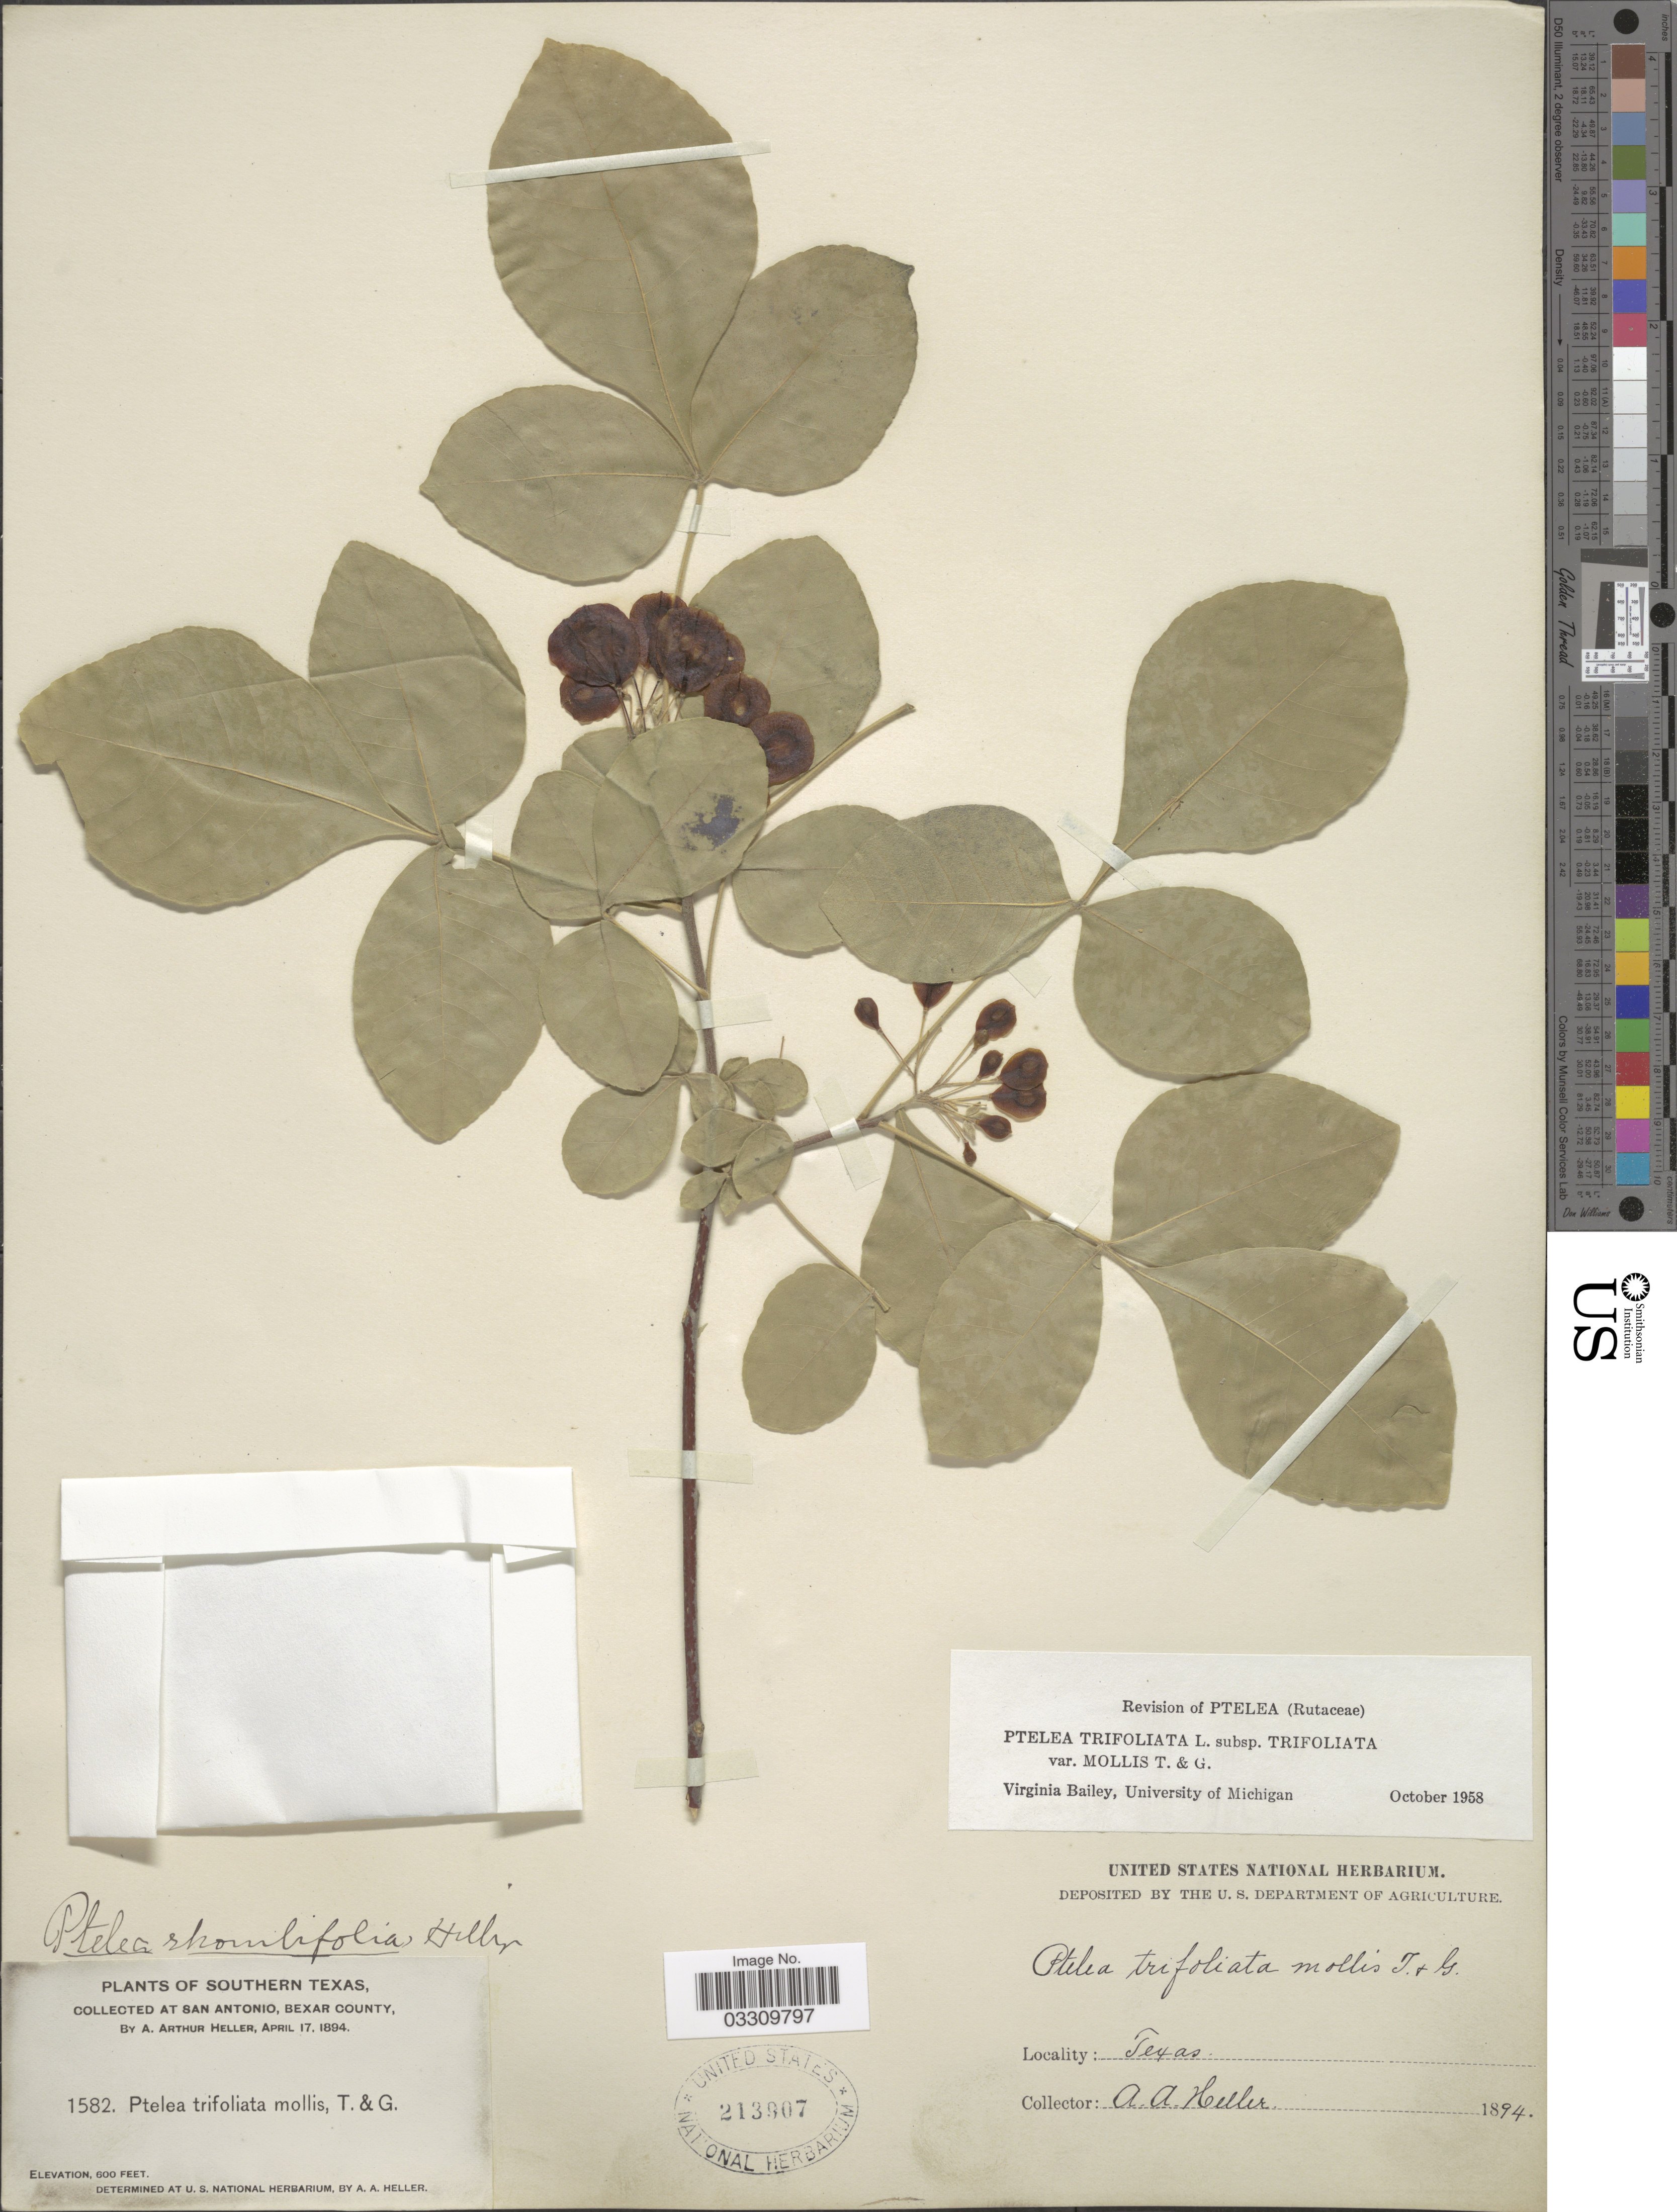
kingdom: Plantae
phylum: Tracheophyta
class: Magnoliopsida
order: Sapindales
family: Rutaceae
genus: Ptelea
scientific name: Ptelea trifoliata var. mollis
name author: Torr. & A. Gray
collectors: A. A. Heller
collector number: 1582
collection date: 1894-04-17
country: United States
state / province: Texas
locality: Southern Texas. At San Antonio, Bexar County.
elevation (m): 183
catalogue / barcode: US 213907